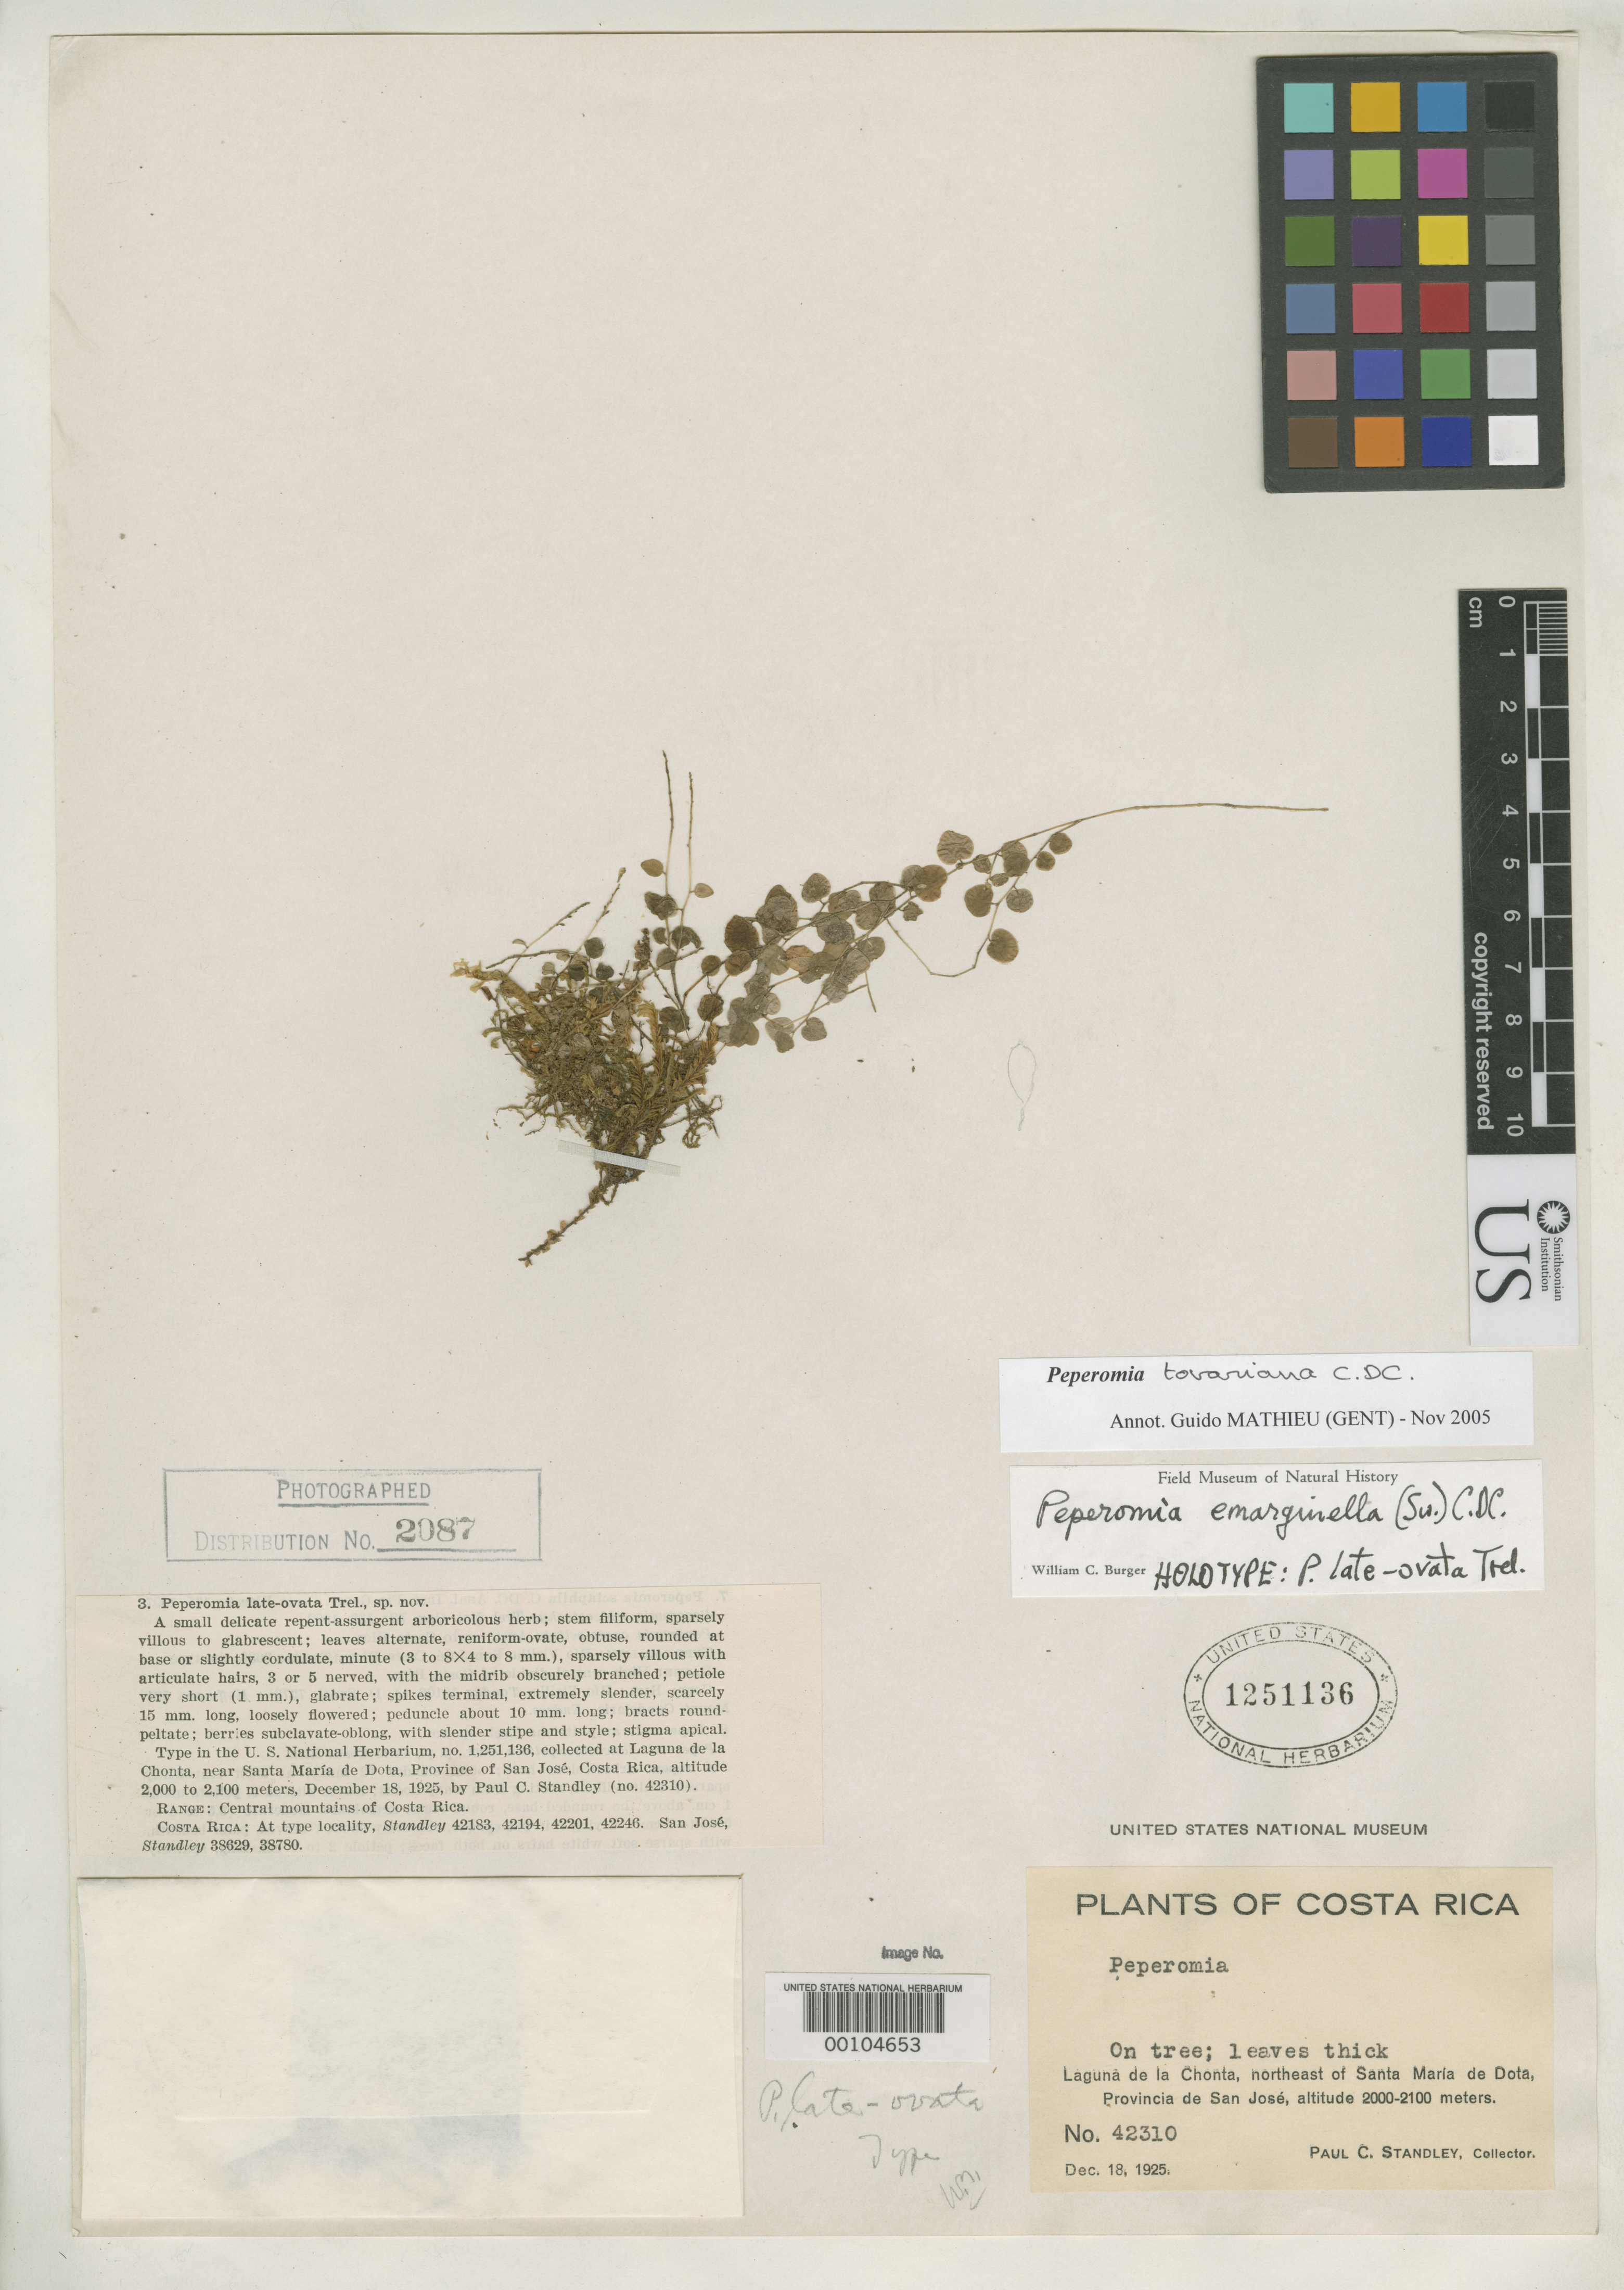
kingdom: Plantae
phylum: Tracheophyta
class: Magnoliopsida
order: Piperales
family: Piperaceae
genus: Peperomia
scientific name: Peperomia late-ovata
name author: Trel.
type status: Holotype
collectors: P. C. Standley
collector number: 42310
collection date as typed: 18 Dec 1925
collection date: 1925-12-18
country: Costa Rica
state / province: San José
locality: Laguna de La Chonta, northeast of Santa Maria de Dota.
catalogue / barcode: US 1251136